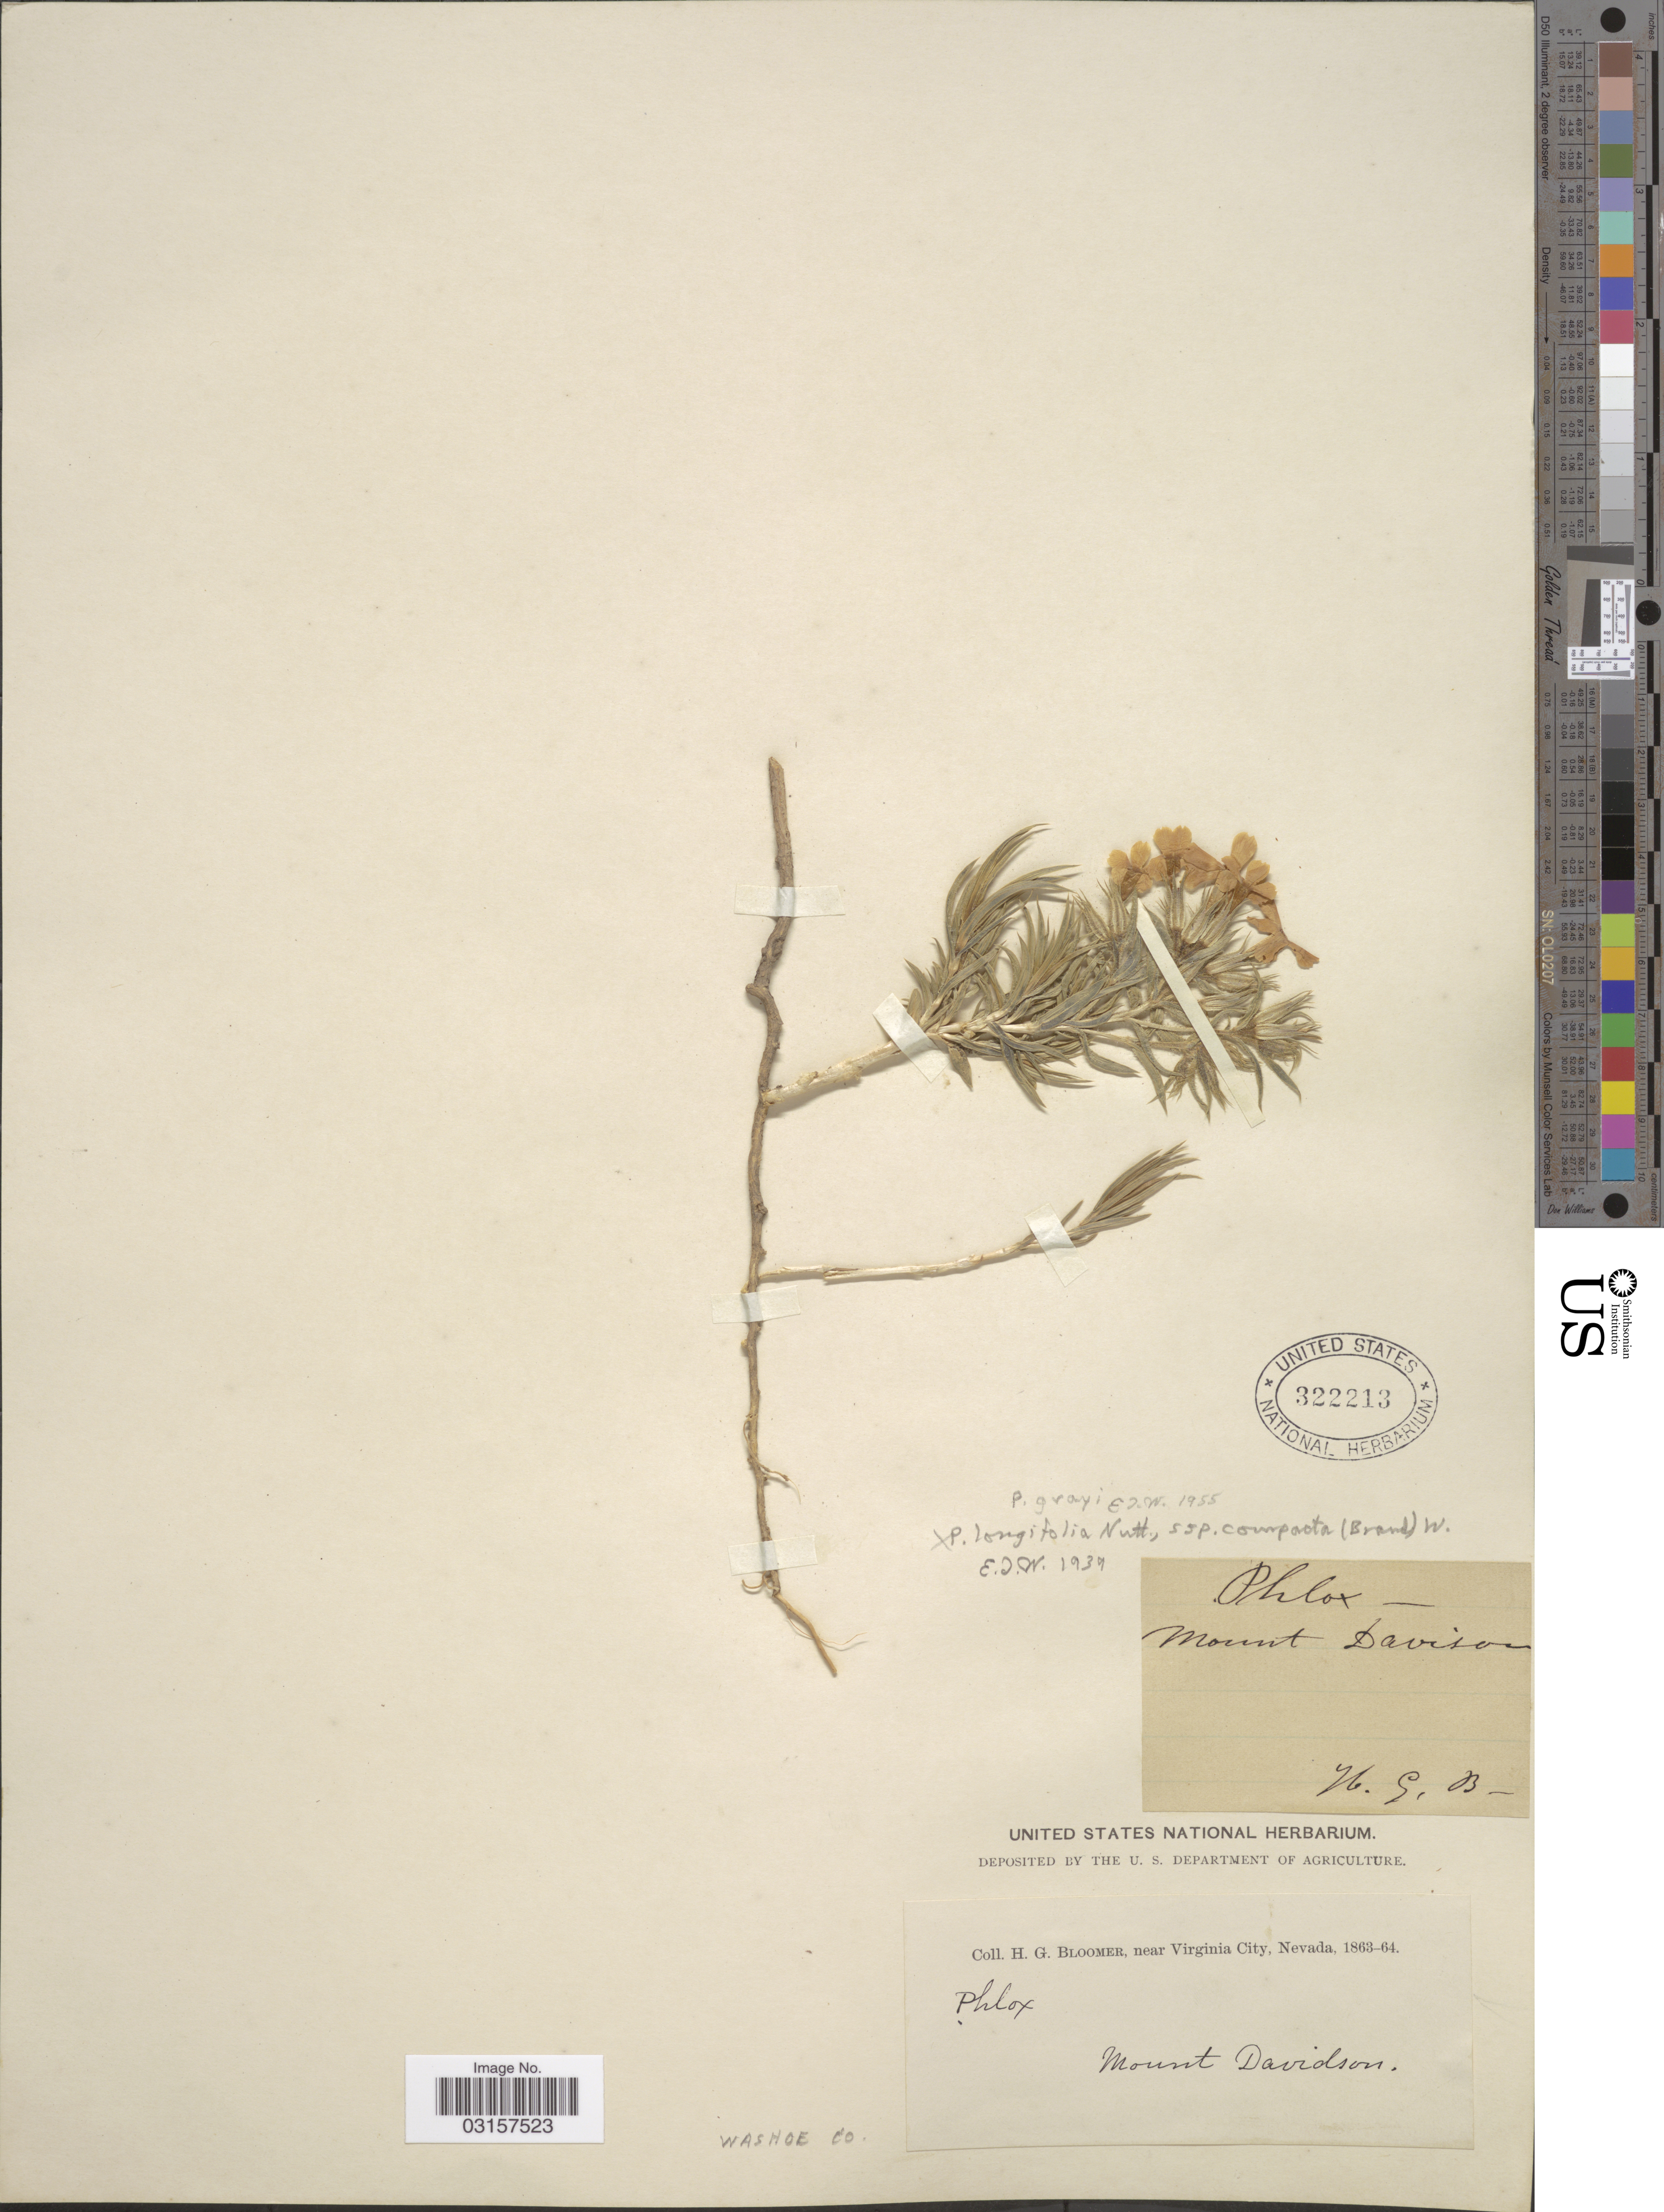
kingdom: Plantae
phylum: Tracheophyta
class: Magnoliopsida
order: Ericales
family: Polemoniaceae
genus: Phlox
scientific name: Phlox stansburyi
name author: (Torr.) A. Heller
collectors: H. Bloomer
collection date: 1863/1864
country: United States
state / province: Nevada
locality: Near Virginia City, Mount Davidson, Washoe Co.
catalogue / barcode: US 322213